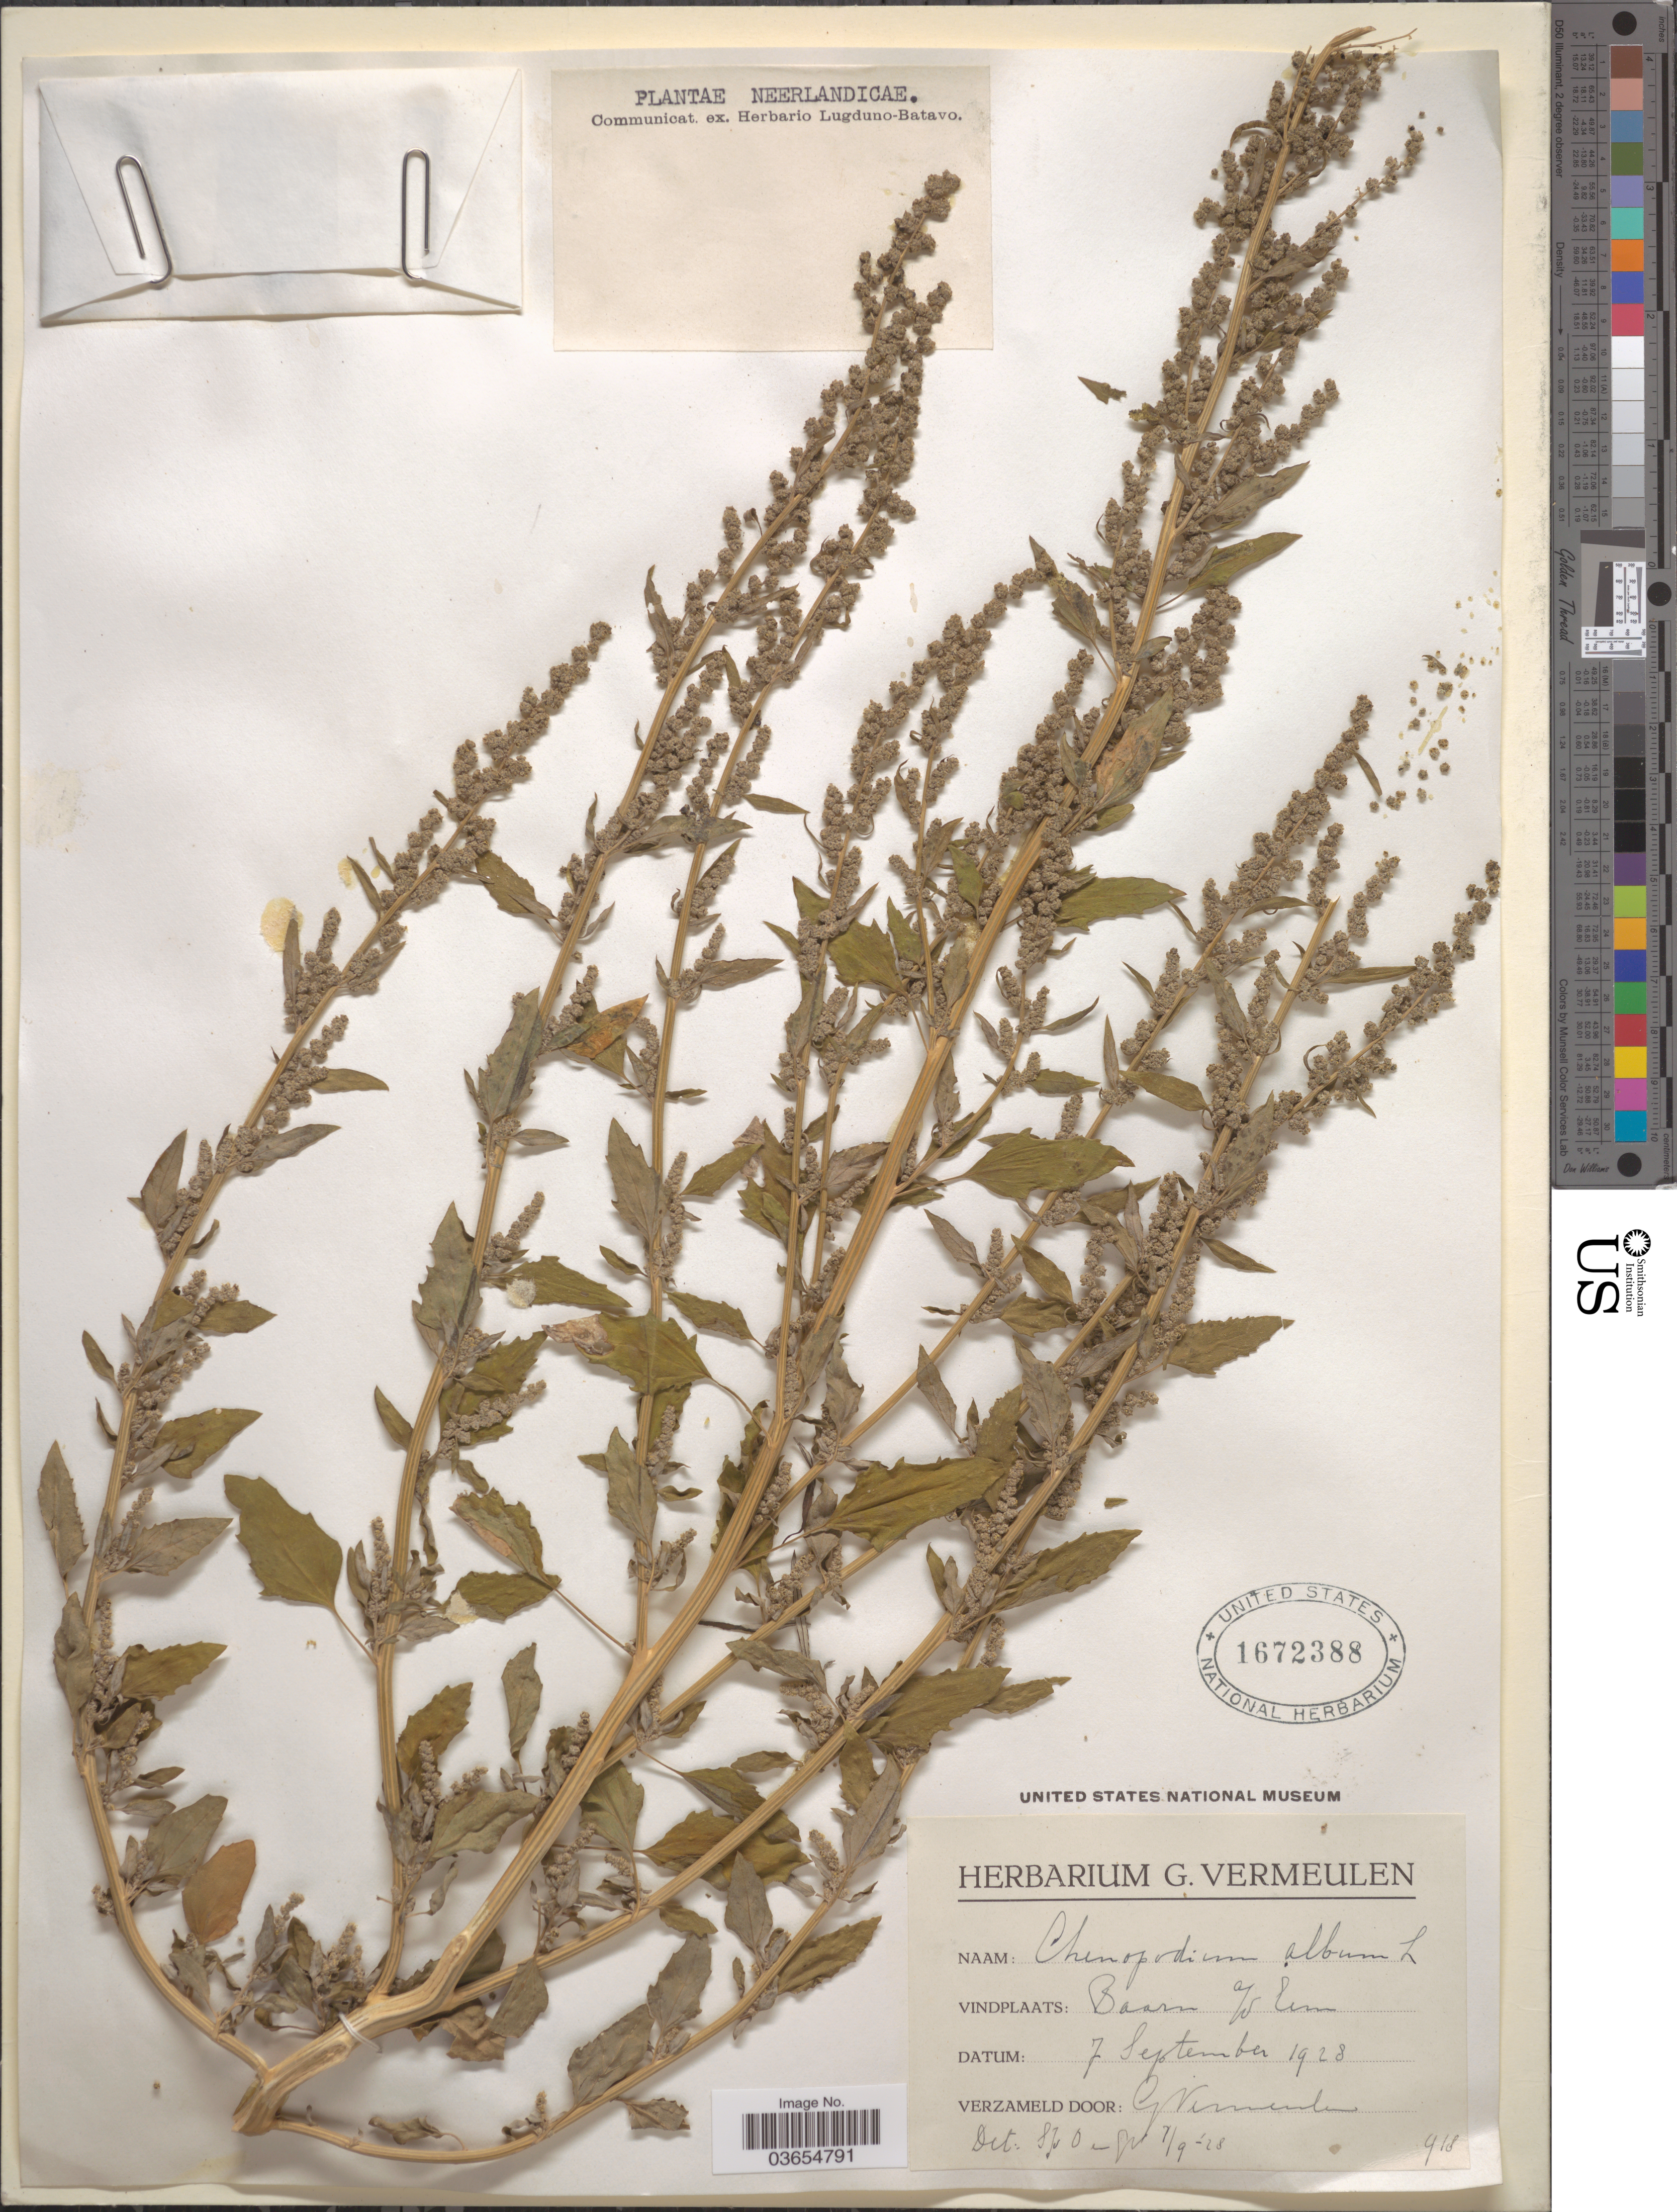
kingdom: Plantae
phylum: Tracheophyta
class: Magnoliopsida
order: Caryophyllales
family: Amaranthaceae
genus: Chenopodium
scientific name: Chenopodium album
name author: L.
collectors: G. Vermeulen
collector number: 918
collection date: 1928-09-07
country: Netherlands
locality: Baarn a/d Eem.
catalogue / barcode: US 1672388